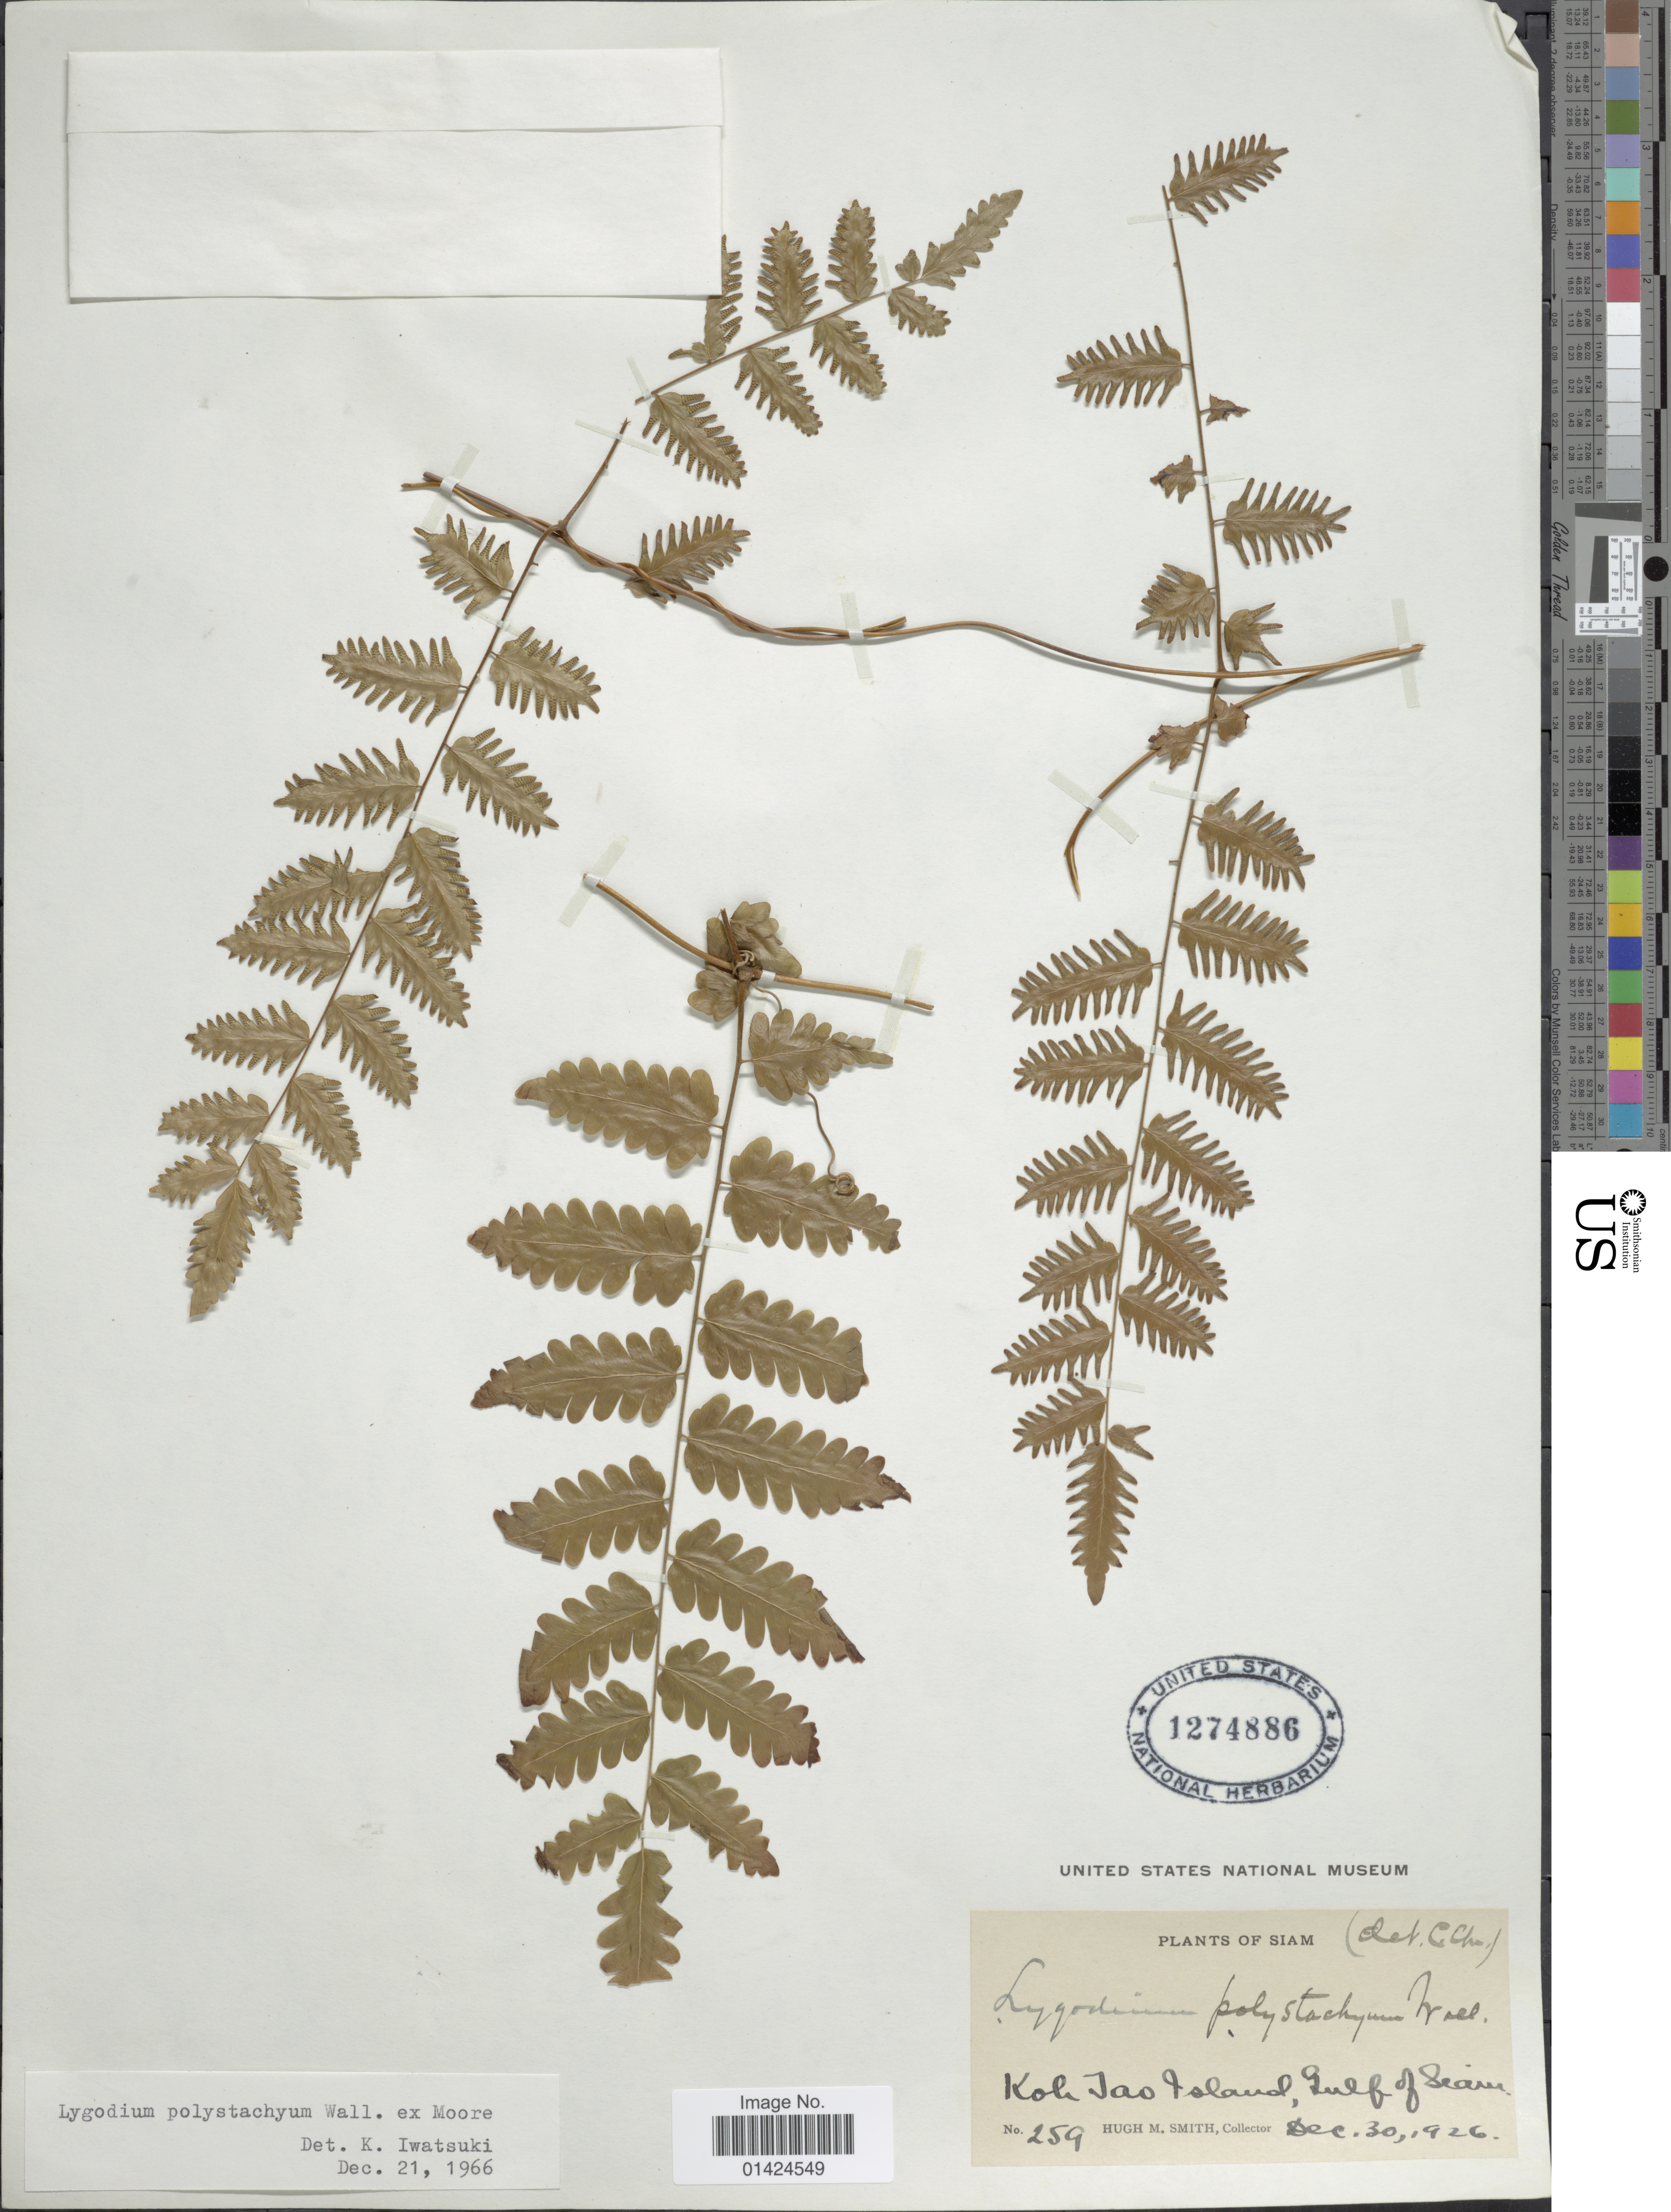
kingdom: Plantae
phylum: Tracheophyta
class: Polypodiopsida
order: Schizaeales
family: Lygodiaceae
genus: Lygodium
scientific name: Lygodium polystachyum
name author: Wall. ex T. Moore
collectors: H. M. Smith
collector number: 259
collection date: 1926-12-30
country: Thailand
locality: Siam, Koh Iao Island, Gulf of Siam.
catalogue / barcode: US 1274886